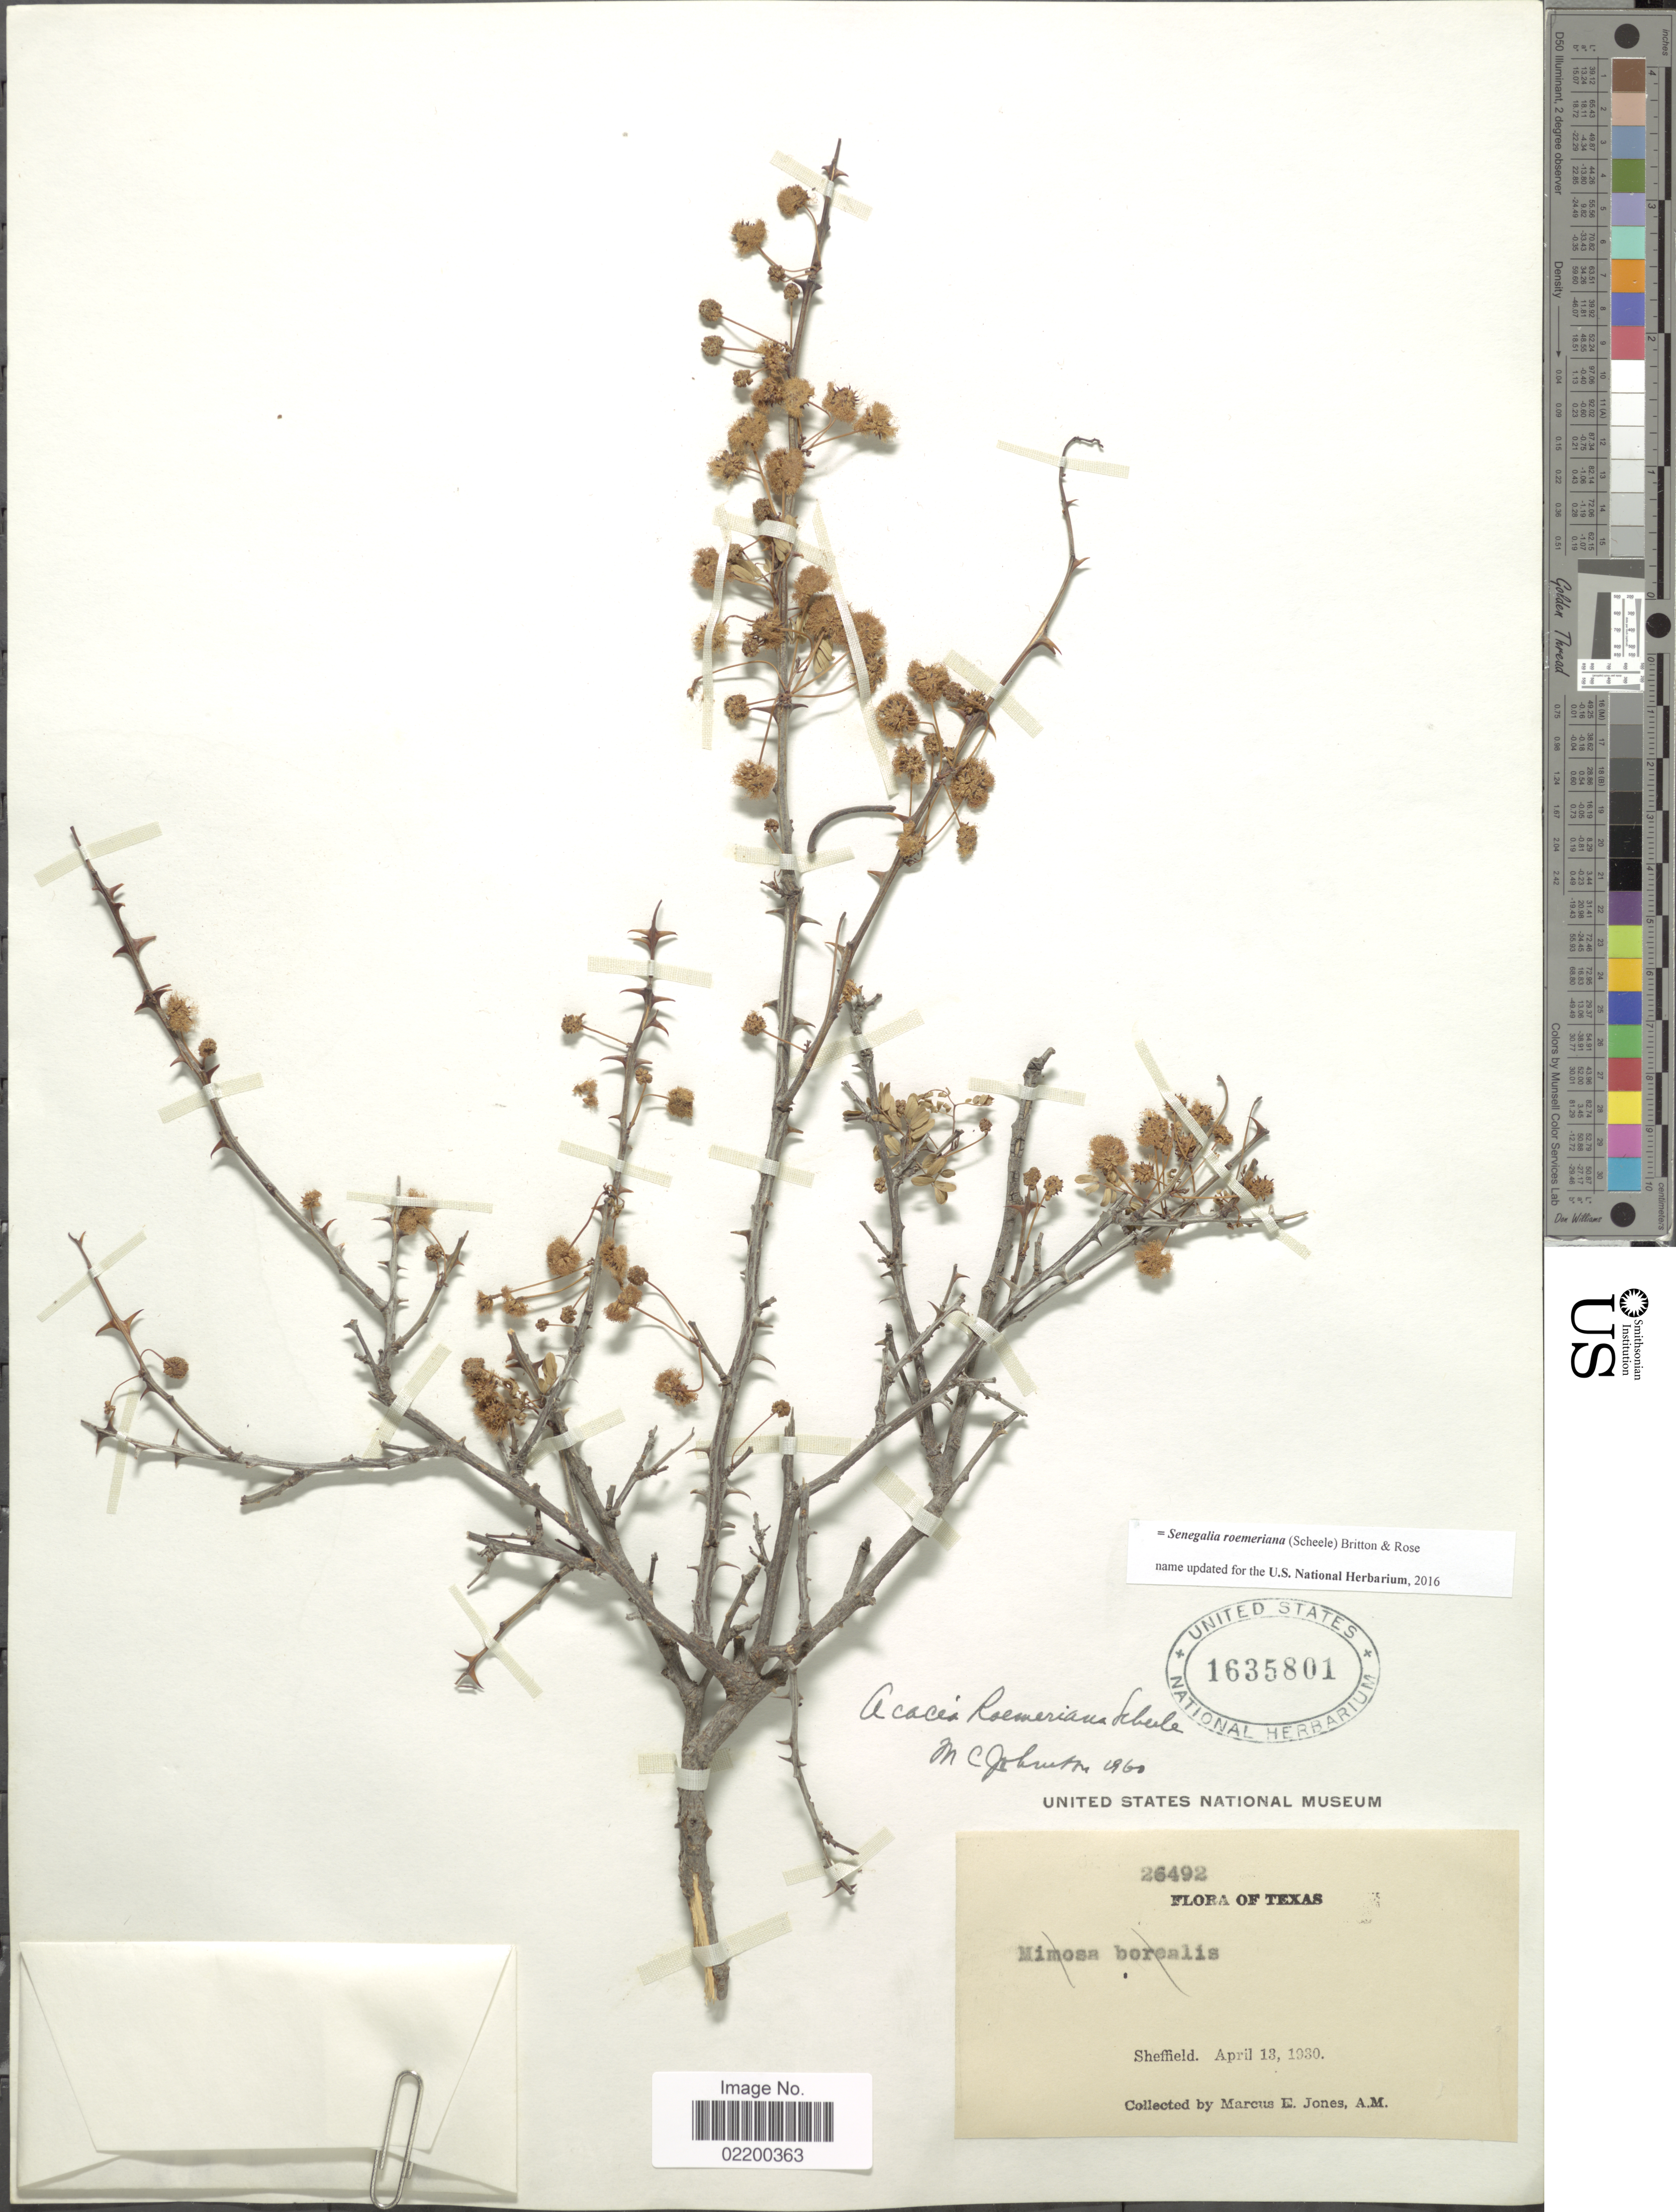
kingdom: Plantae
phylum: Tracheophyta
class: Magnoliopsida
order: Fabales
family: Fabaceae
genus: Senegalia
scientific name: Senegalia roemeriana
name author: (Scheele) Britton & Rose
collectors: M. E. Jones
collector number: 26492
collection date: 1930-04-13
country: United States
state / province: Texas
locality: Sheffield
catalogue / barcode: US 1635801